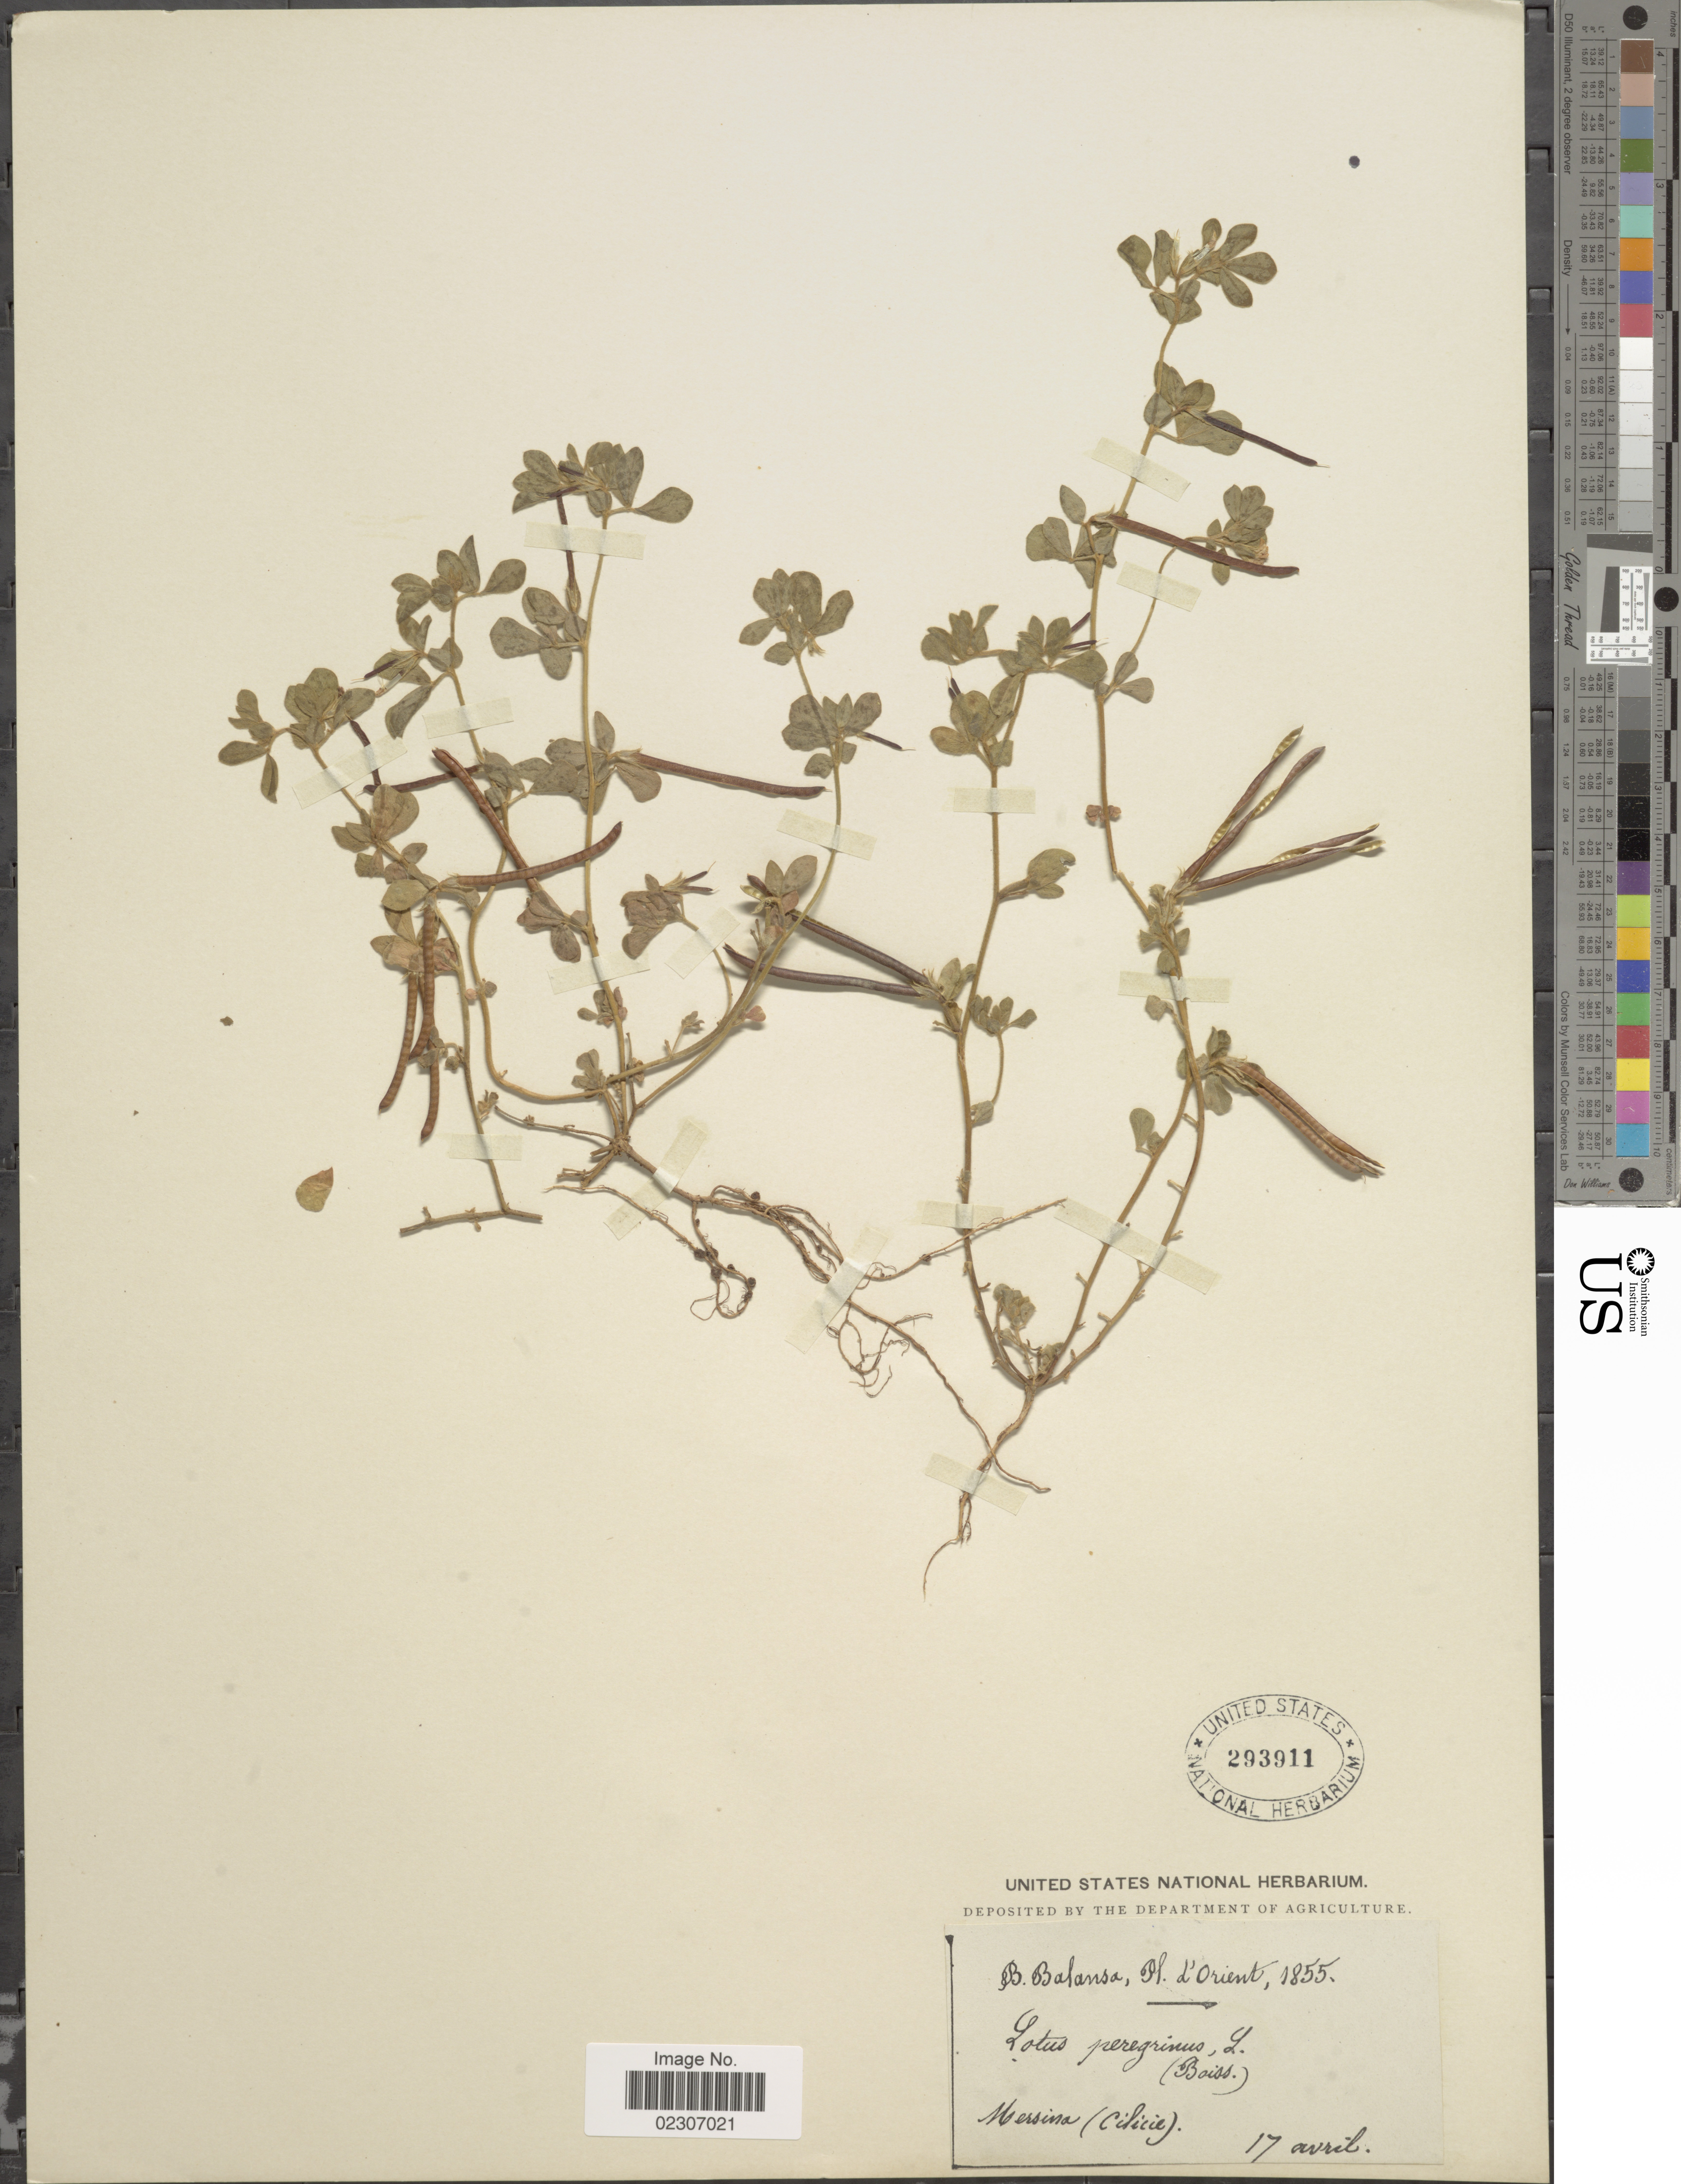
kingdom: Plantae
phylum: Tracheophyta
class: Magnoliopsida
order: Fabales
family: Fabaceae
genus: Lotus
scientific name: Lotus peregrinus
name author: L.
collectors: B. Balansa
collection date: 1855-04-17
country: Turkey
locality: Pl.L'Orient, Mersina (Cilicie)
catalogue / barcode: US 293911